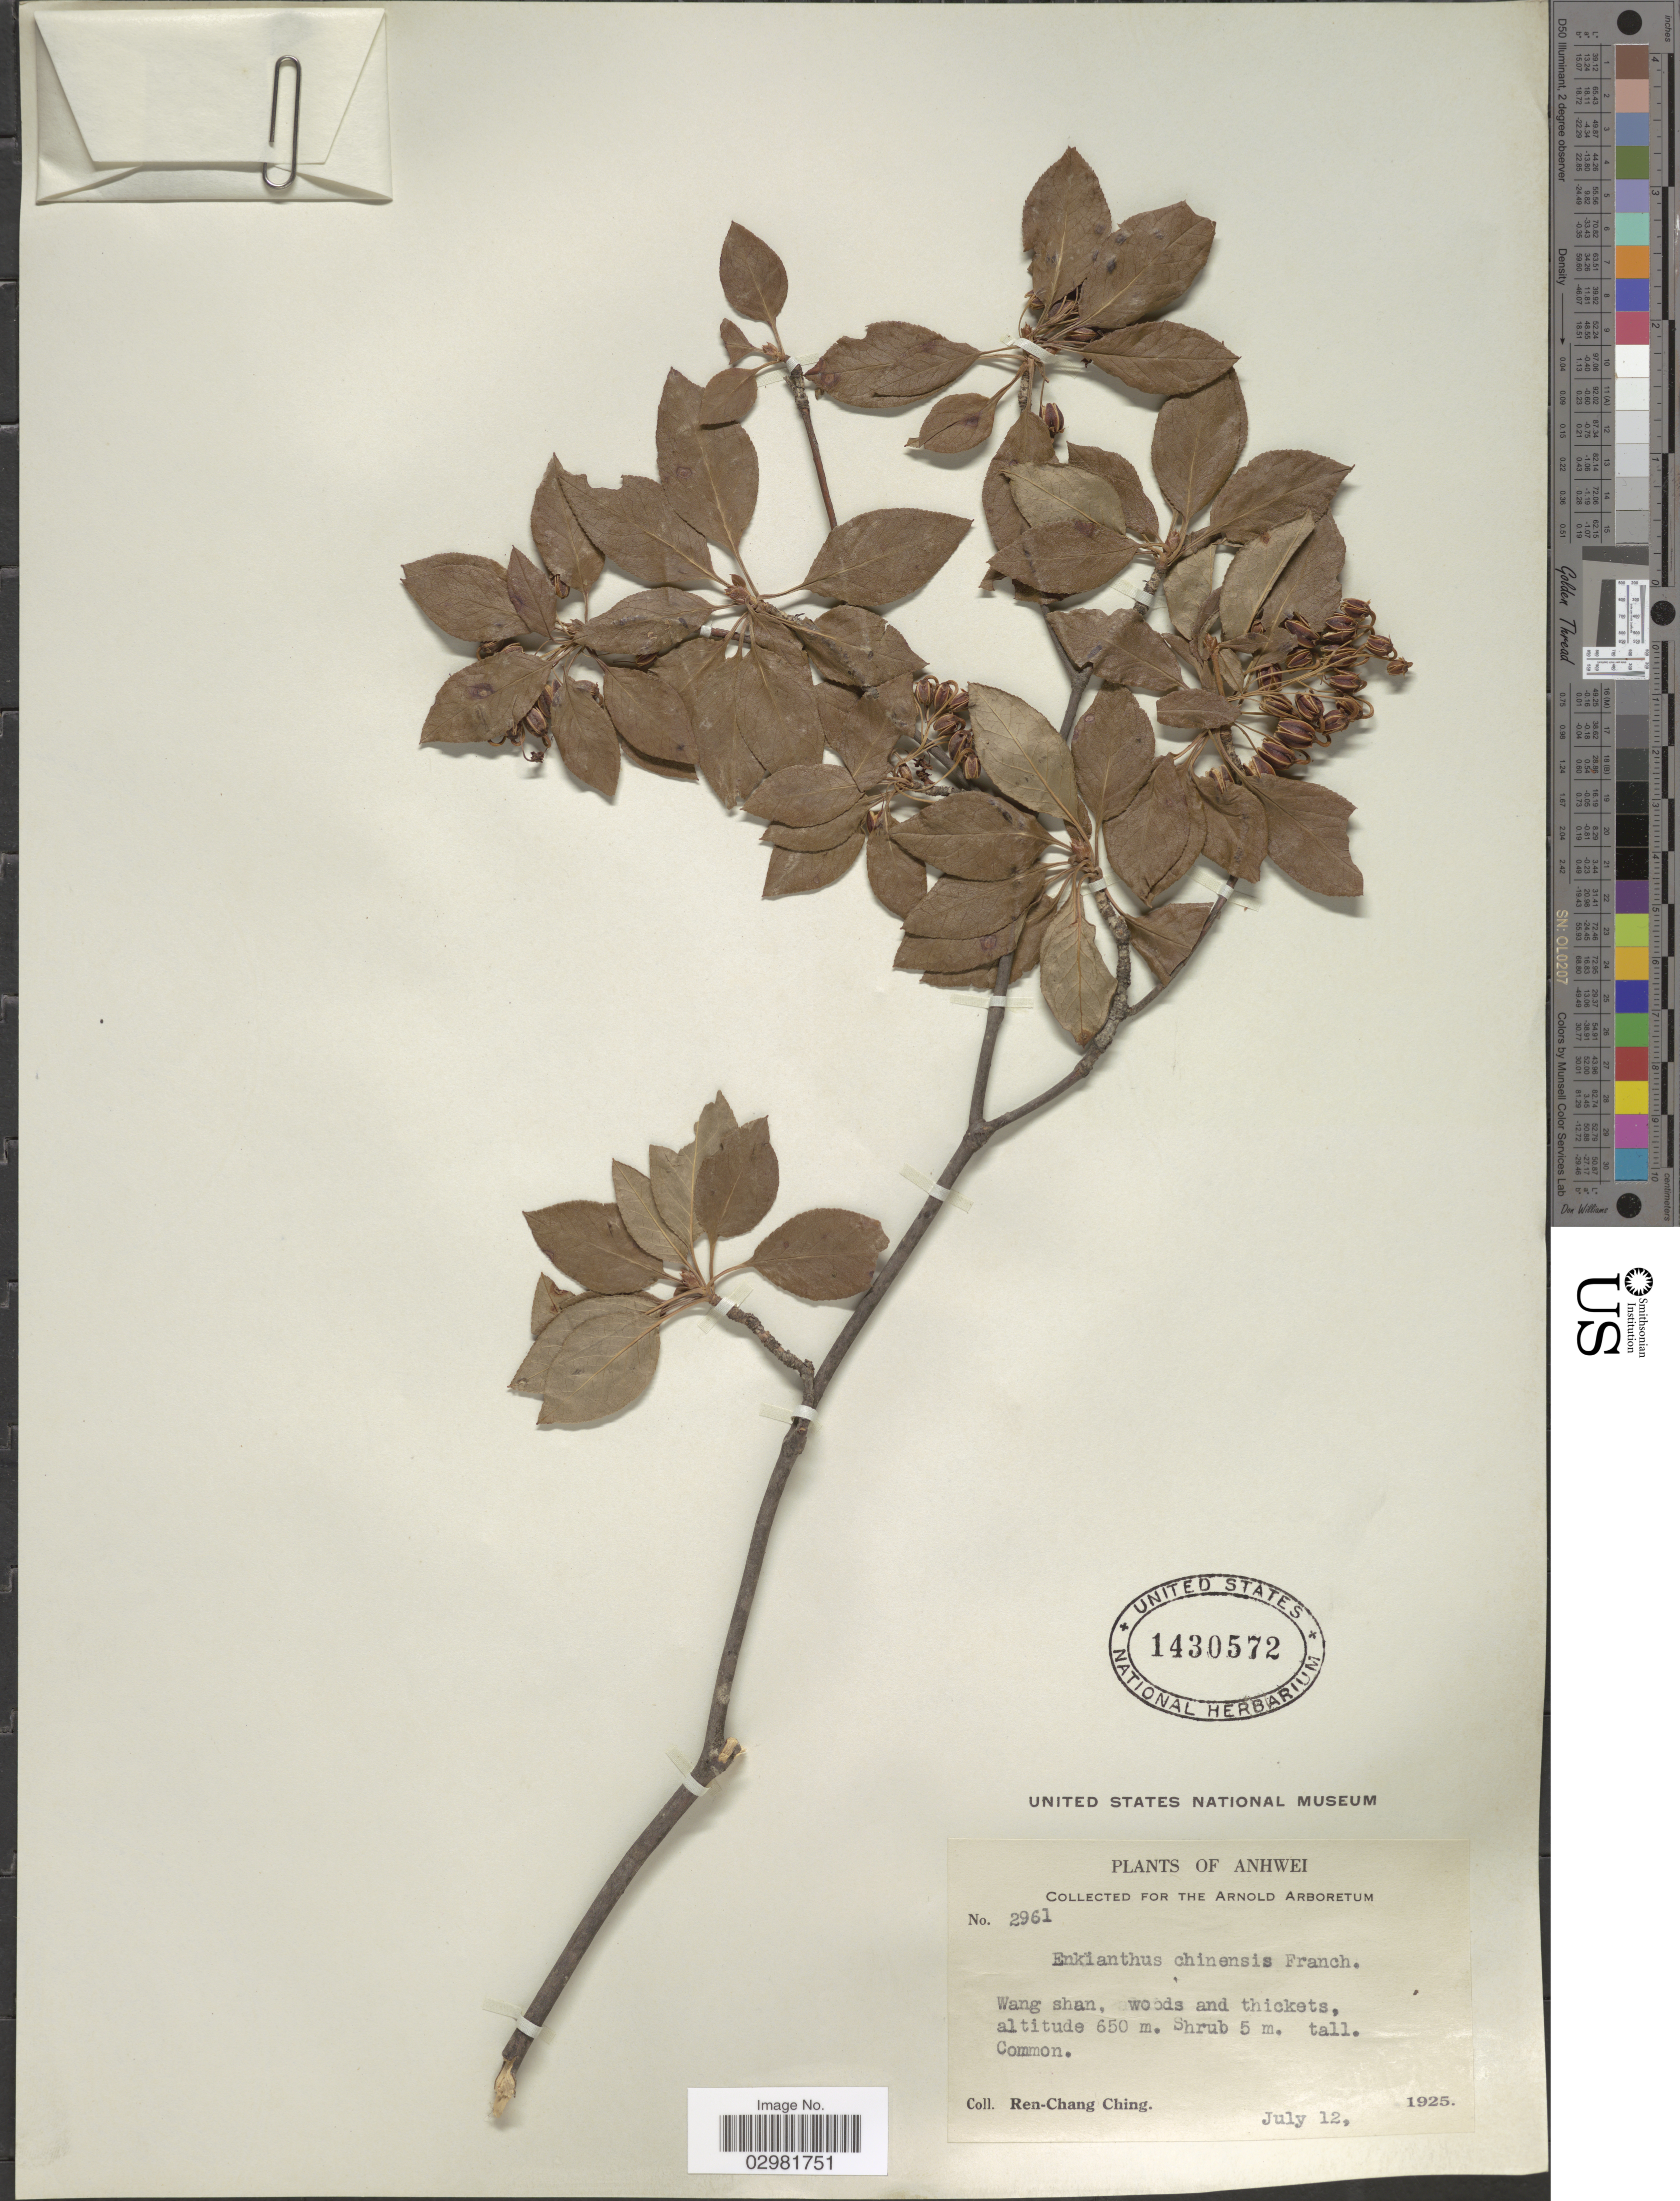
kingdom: Plantae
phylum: Tracheophyta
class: Magnoliopsida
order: Ericales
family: Ericaceae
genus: Enkianthus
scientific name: Enkianthus chinensis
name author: Franch.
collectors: R. C. Ching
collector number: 2961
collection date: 1925-07-12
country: China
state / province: Anhui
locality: Anhwei. Wang shan, woods and thickets.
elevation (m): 650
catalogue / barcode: US 1430572